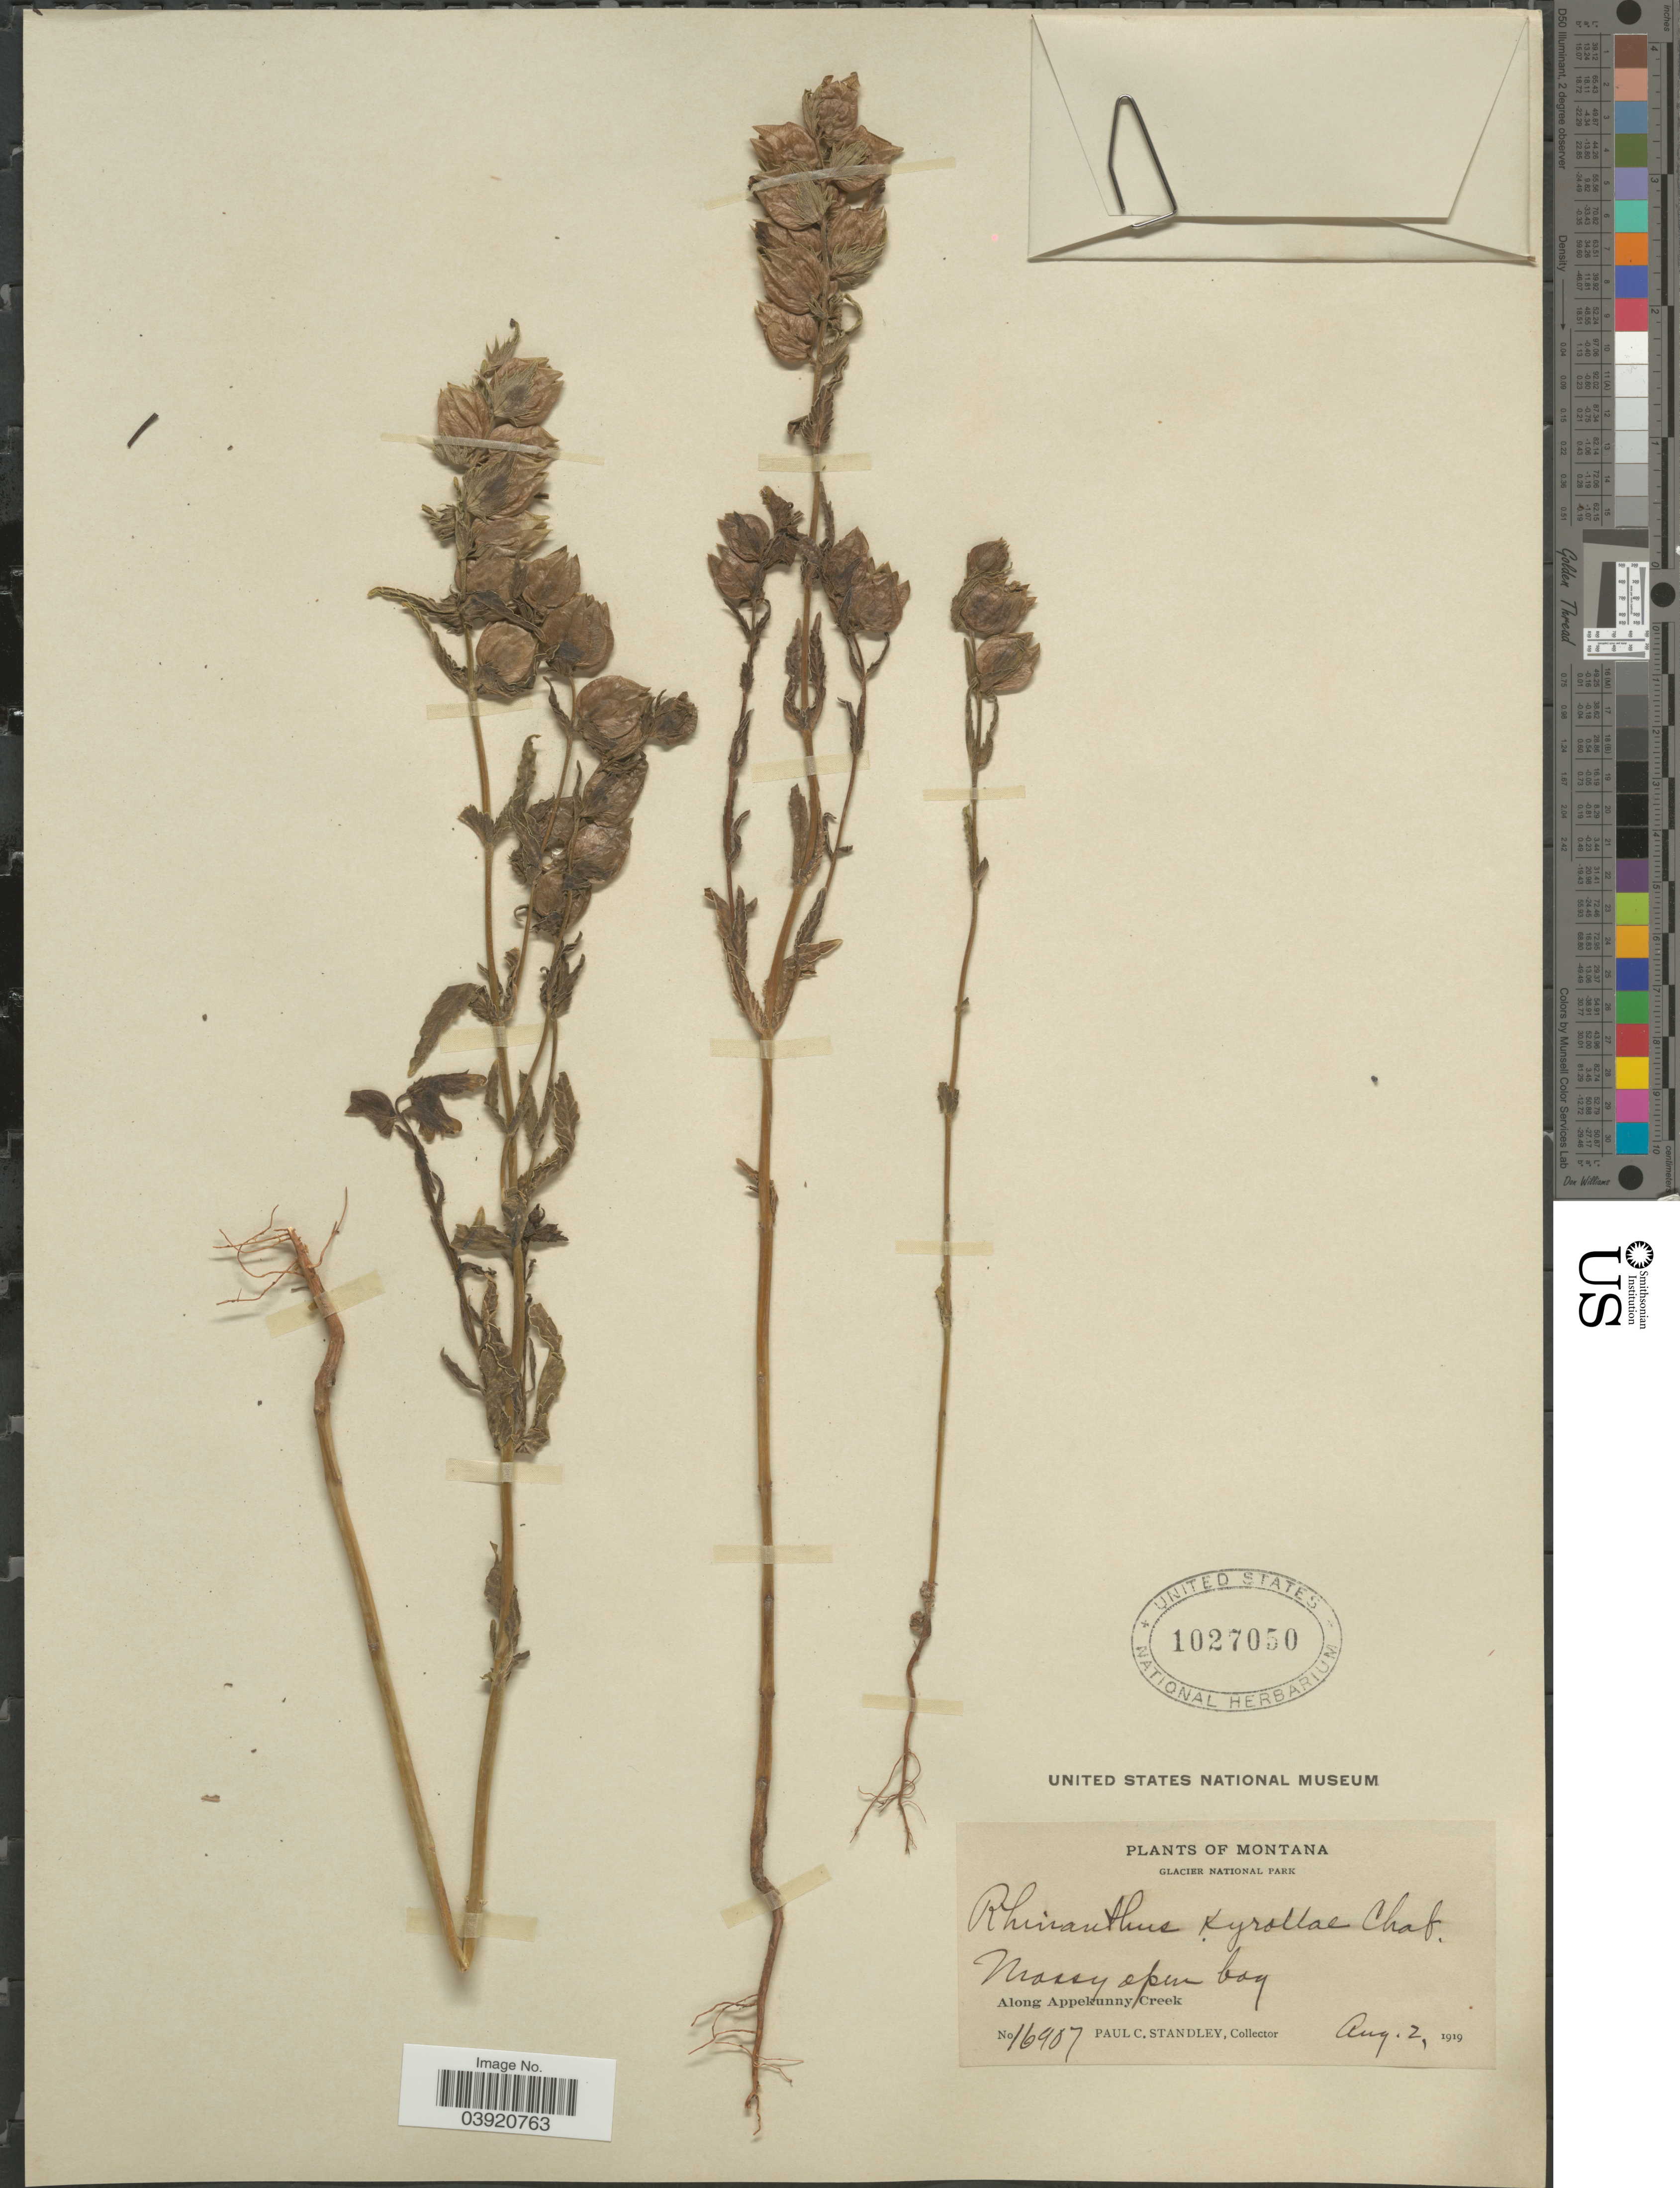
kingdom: Plantae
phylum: Tracheophyta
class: Magnoliopsida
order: Lamiales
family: Orobanchaceae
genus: Rhinanthus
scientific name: Rhinanthus kyrollae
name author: Chabert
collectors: P. C. Standley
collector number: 16907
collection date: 1919-08-02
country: United States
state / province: Montana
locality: Glacier National Park. Along Appekunny Creek.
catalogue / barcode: US 1027050